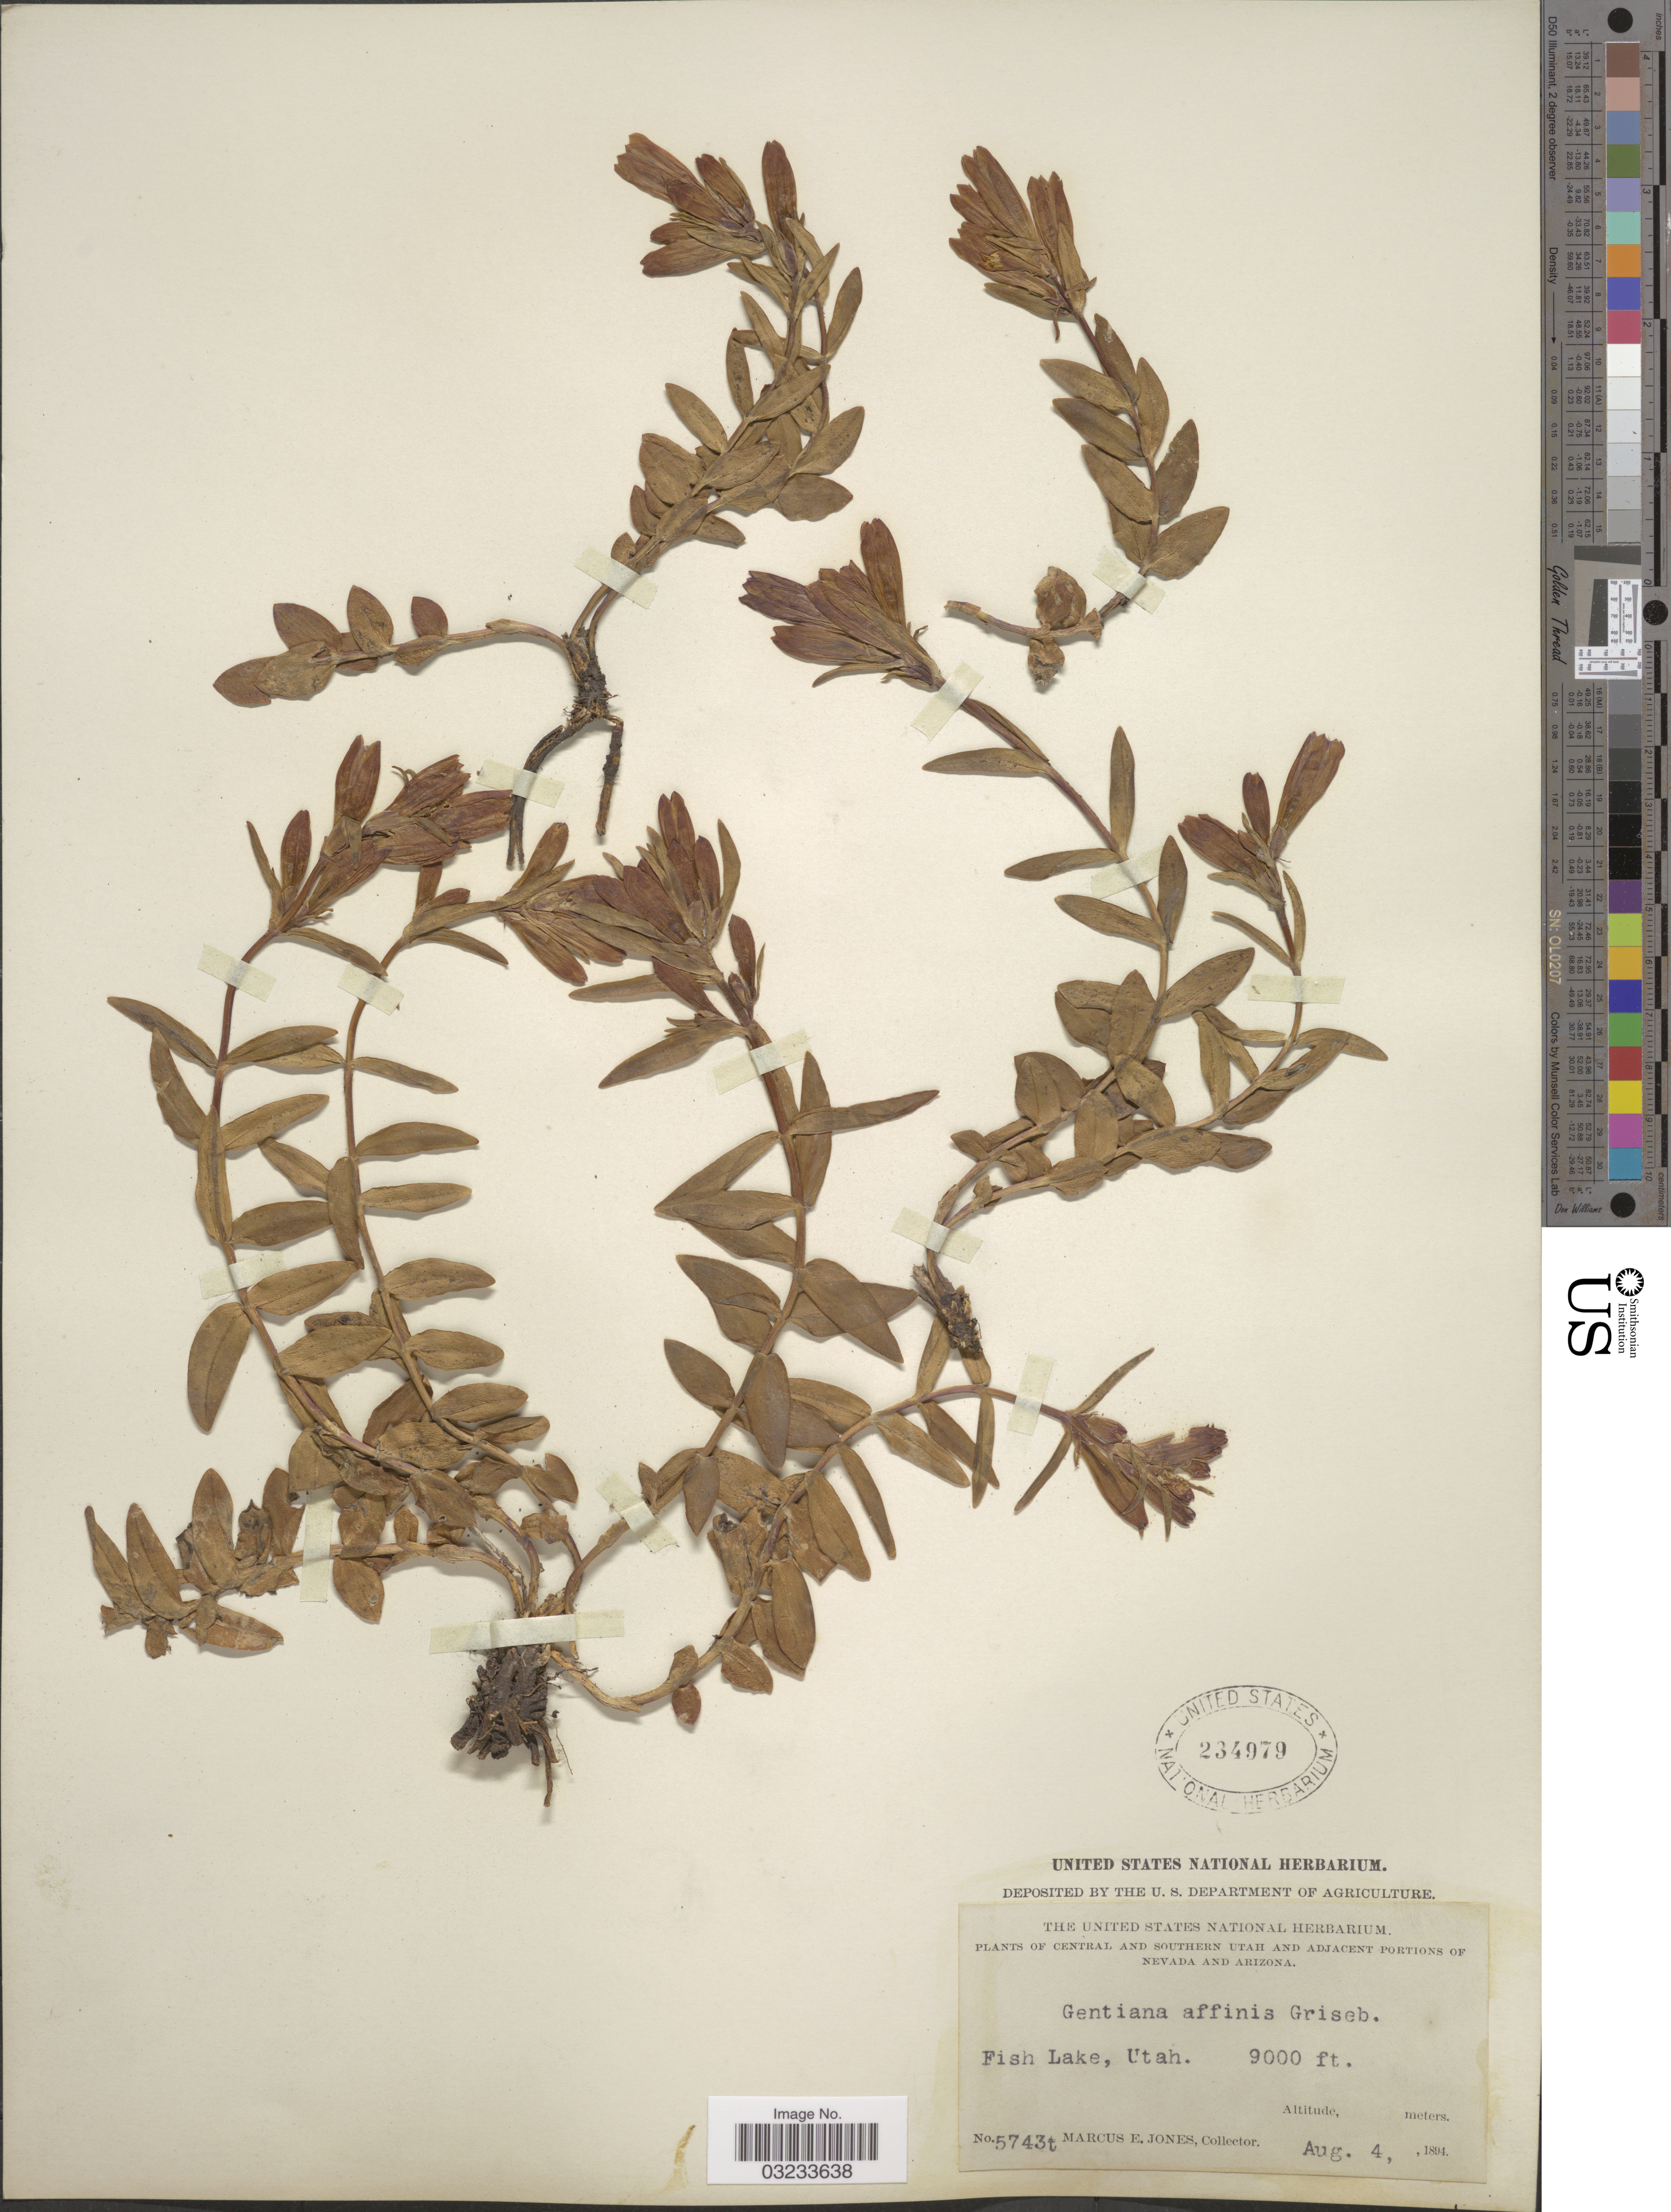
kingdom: Plantae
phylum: Tracheophyta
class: Magnoliopsida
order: Gentianales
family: Gentianaceae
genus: Gentiana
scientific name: Gentiana affinis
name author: Griseb.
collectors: M. E. Jones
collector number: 5743t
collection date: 1894-08-04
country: United States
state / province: Utah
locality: Central and Southern Utah. Fish Lake.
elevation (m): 2743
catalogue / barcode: US 234979